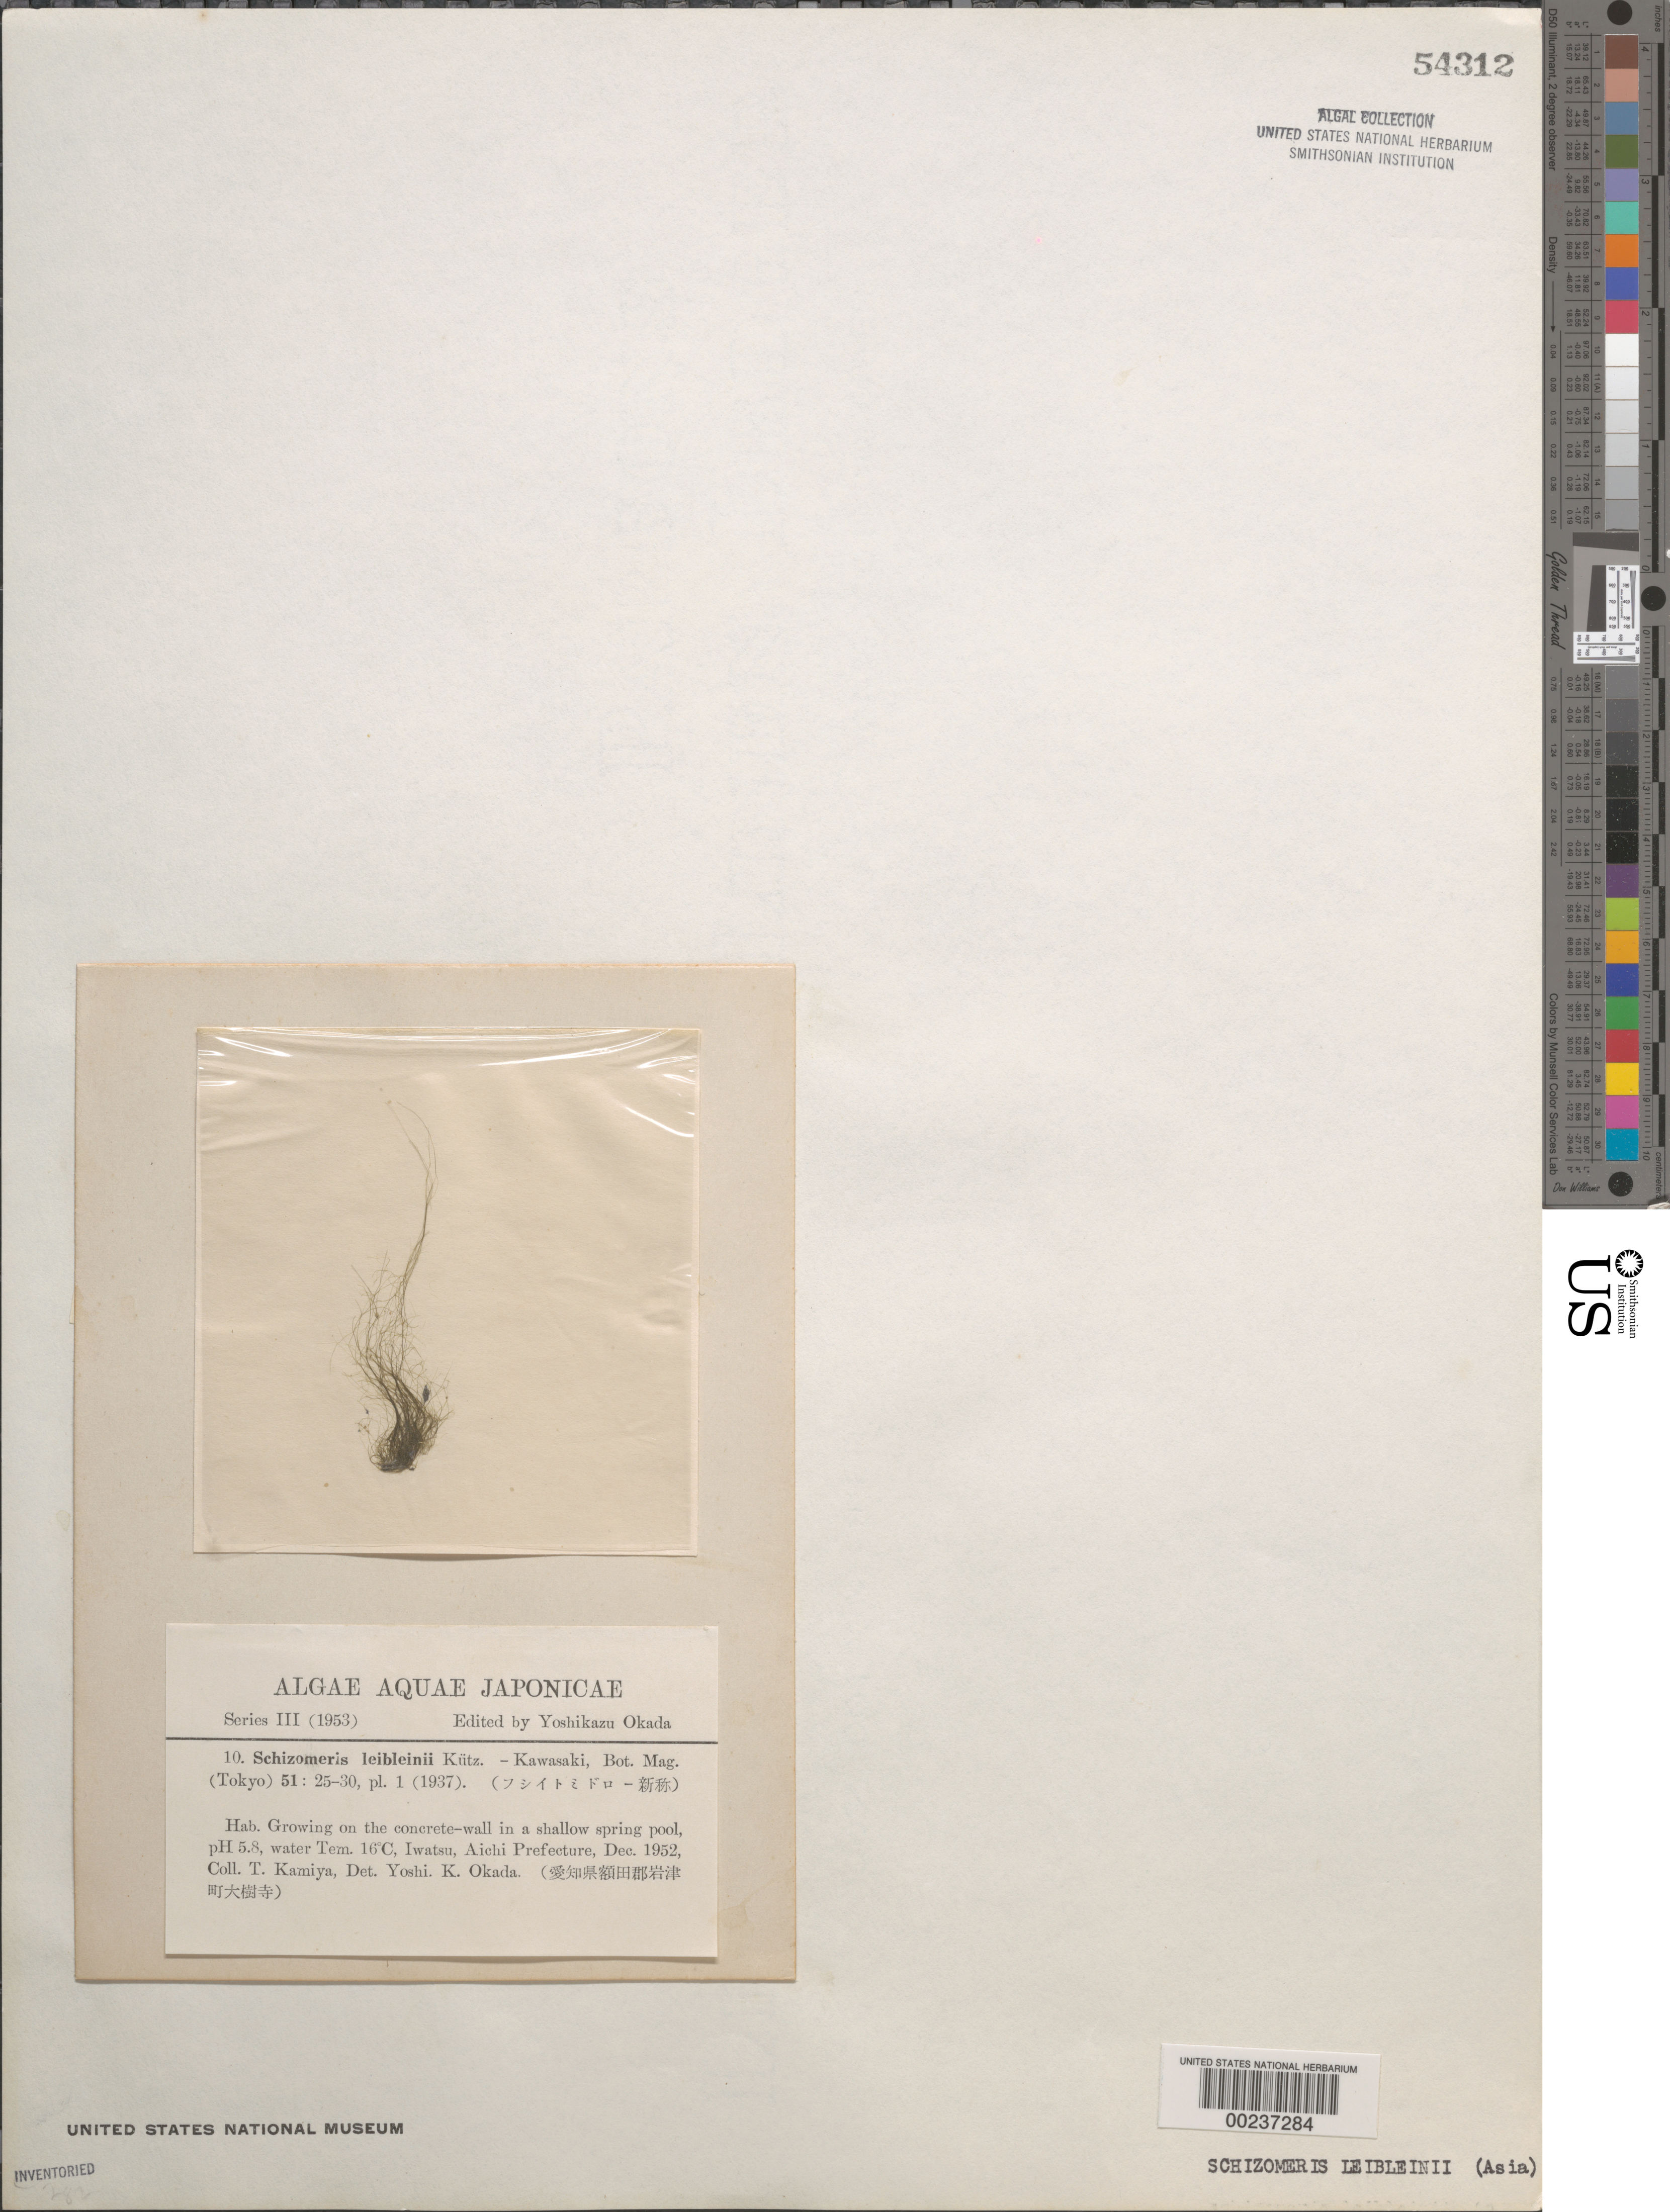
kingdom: Plantae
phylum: Chlorophyta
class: Chlorophyceae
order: Chaetophorales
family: Schizomeridaceae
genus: Schizomeris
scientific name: Schizomeris leibleinii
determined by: Okada, Y. K.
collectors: T. Kamiya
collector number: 10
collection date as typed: Dec 1952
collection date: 1952-12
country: Japan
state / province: Aiti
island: Honshu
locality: Iwatsu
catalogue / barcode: US 54312